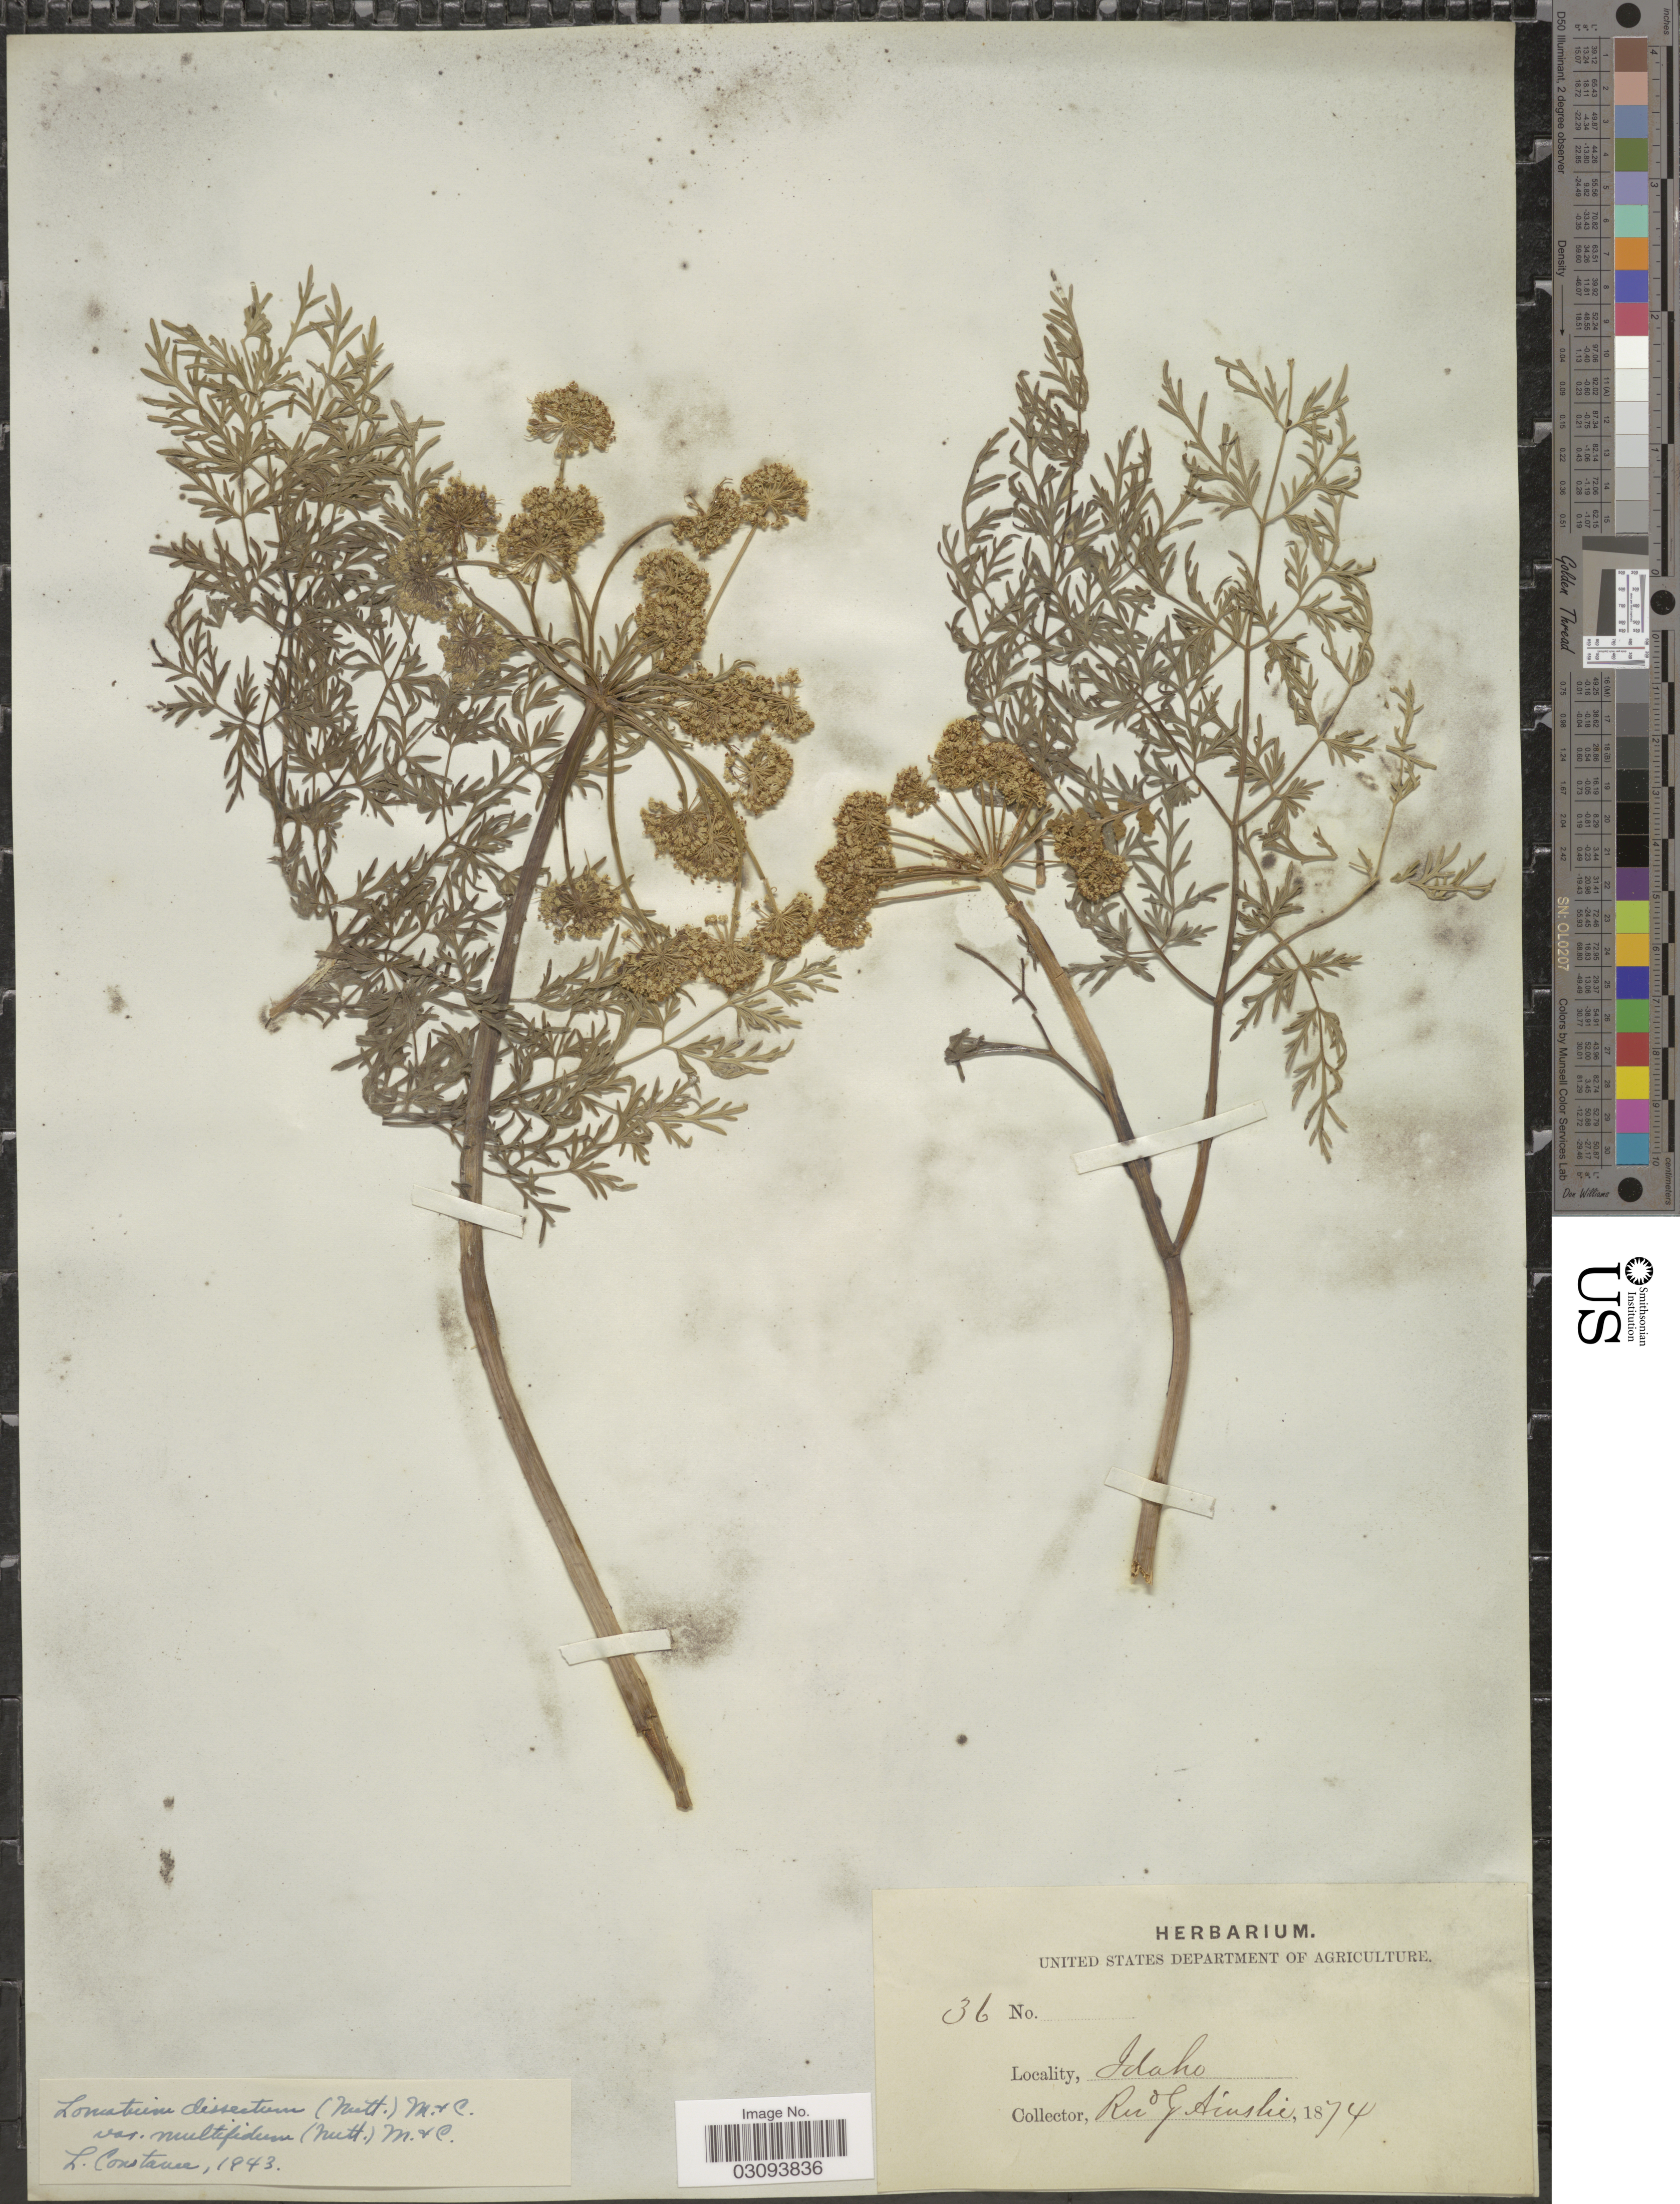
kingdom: Plantae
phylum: Tracheophyta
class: Magnoliopsida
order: Apiales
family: Apiaceae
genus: Lomatium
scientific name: Lomatium dissectum var. multifidum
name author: (Nutt.) Mathias & Constance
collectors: G. Ainslie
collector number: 36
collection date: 1874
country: United States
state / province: Idaho